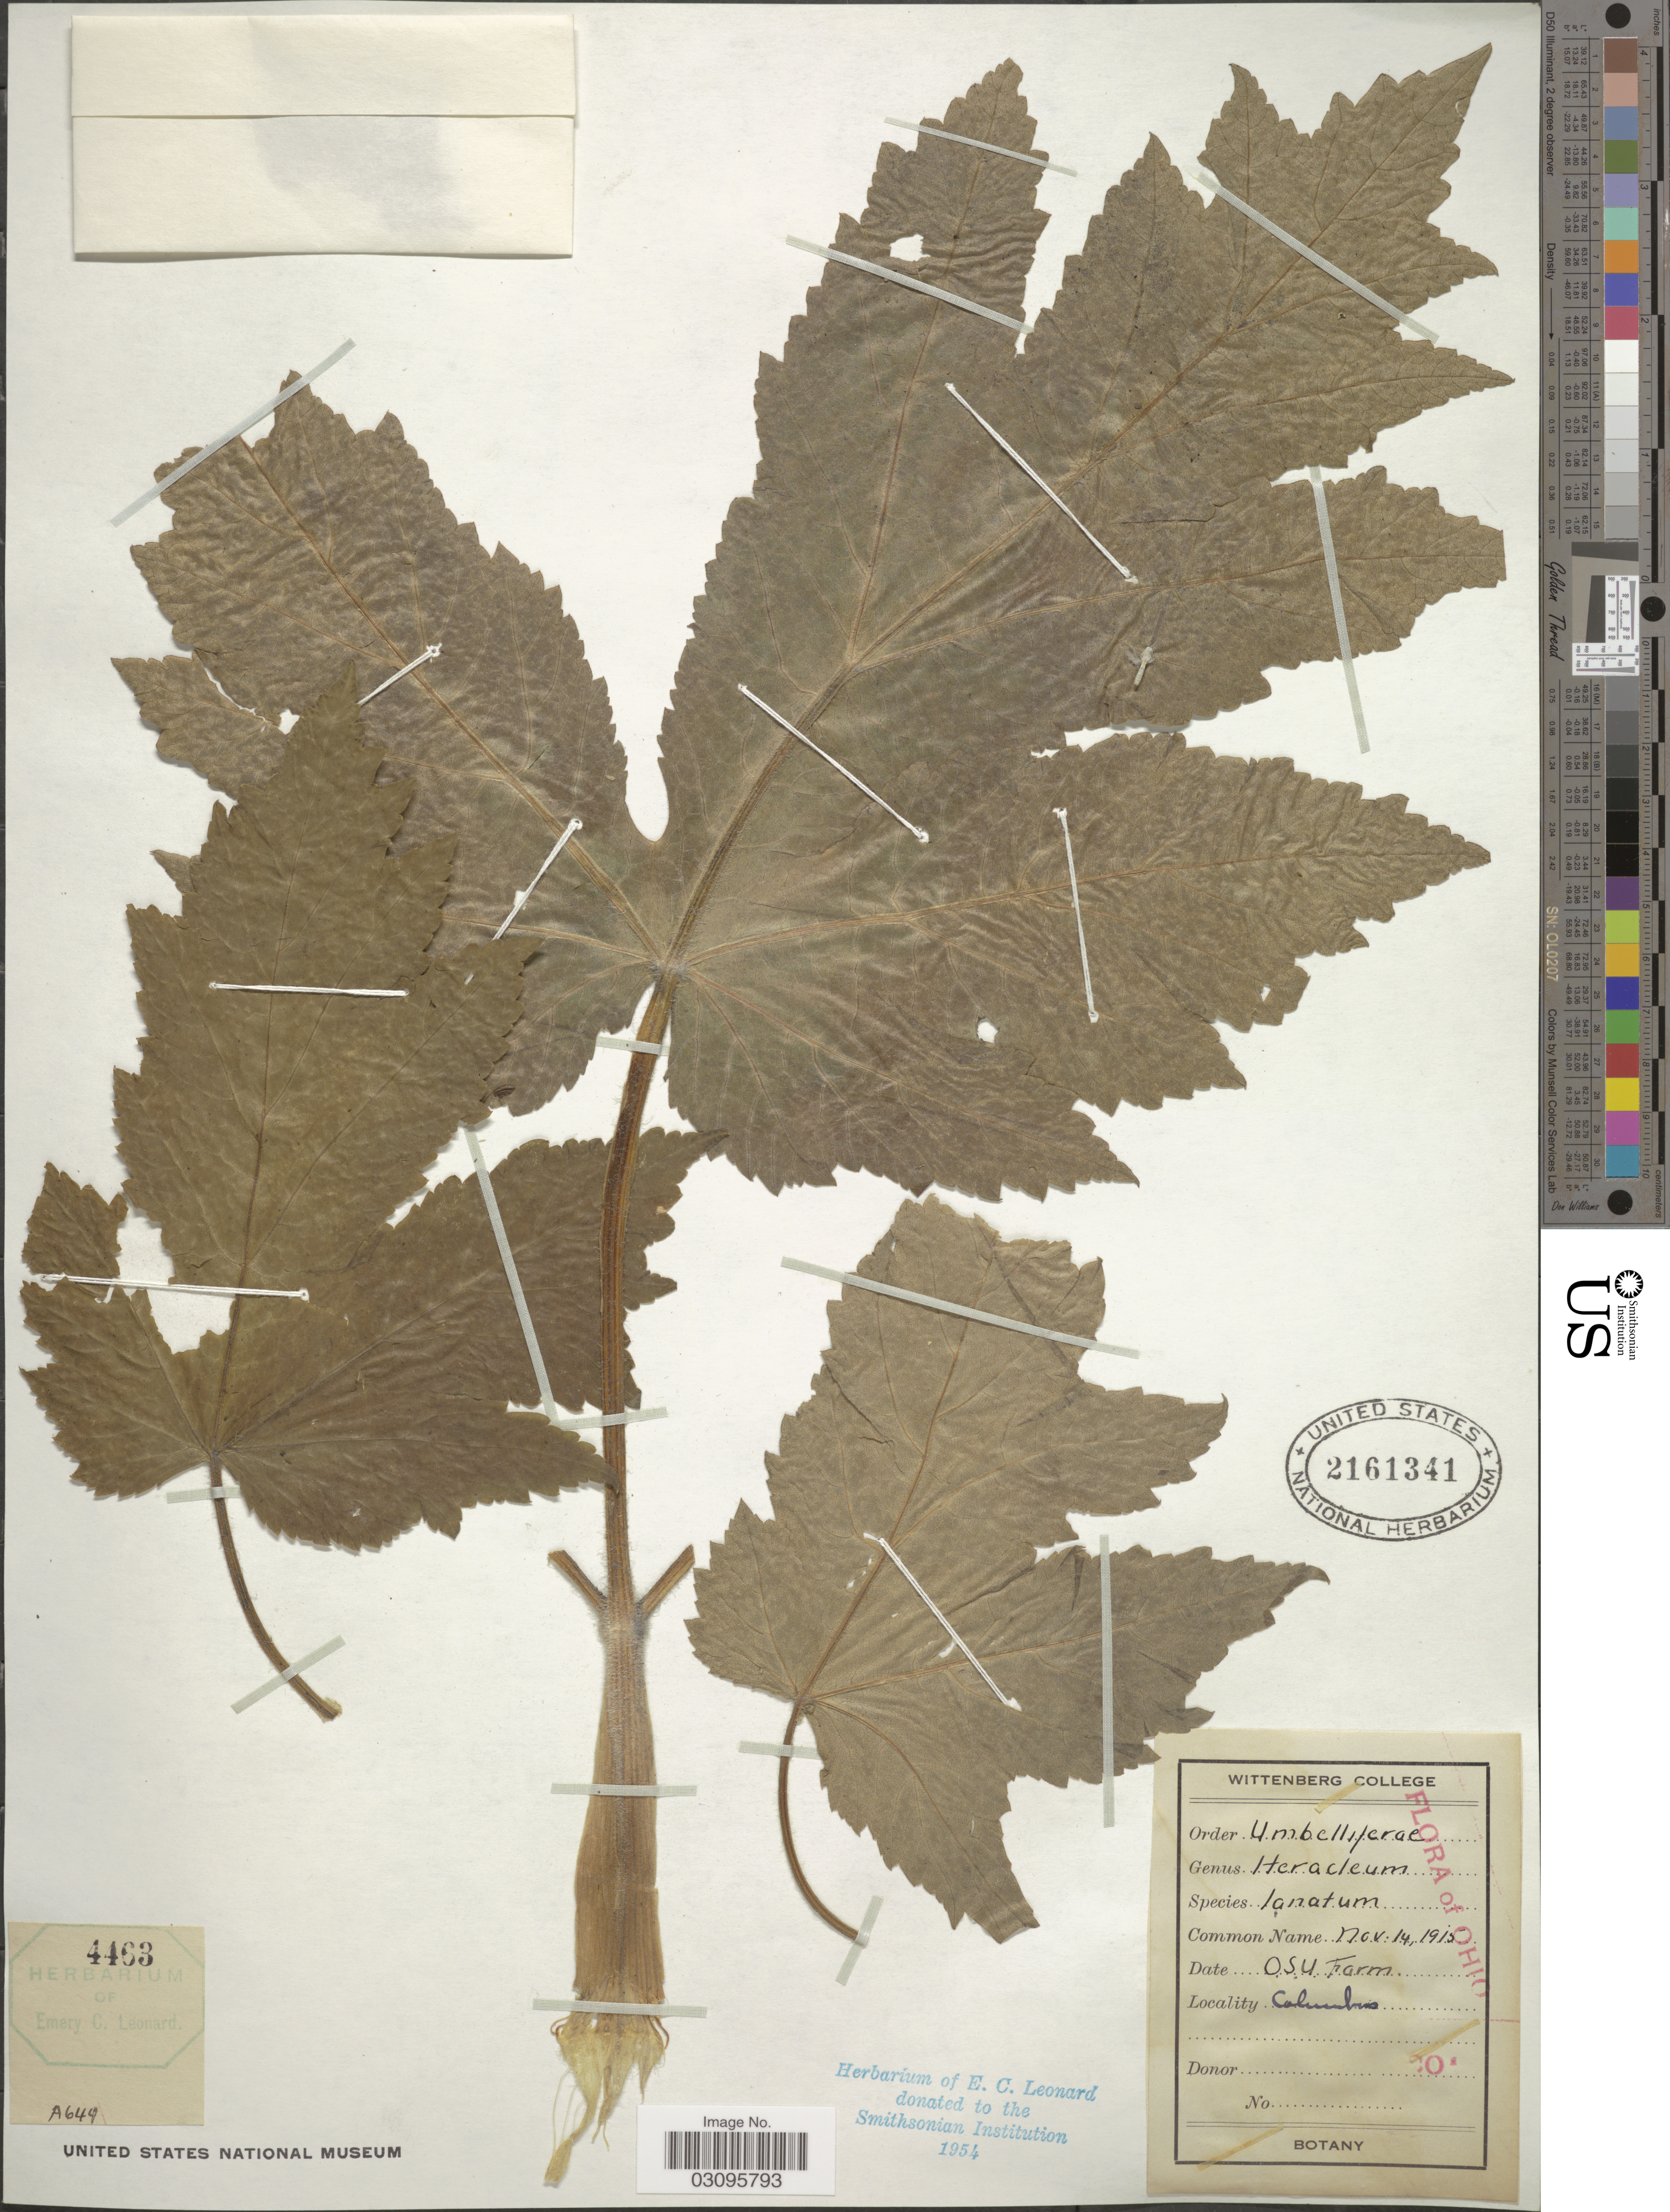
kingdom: Plantae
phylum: Tracheophyta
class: Magnoliopsida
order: Apiales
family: Apiaceae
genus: Heracleum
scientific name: Heracleum lanatum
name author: Michx.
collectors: E. C. Leonard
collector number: A649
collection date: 1915-11-14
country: United States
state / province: Ohio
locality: OSU Farm. Columbus.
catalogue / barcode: US 2161341